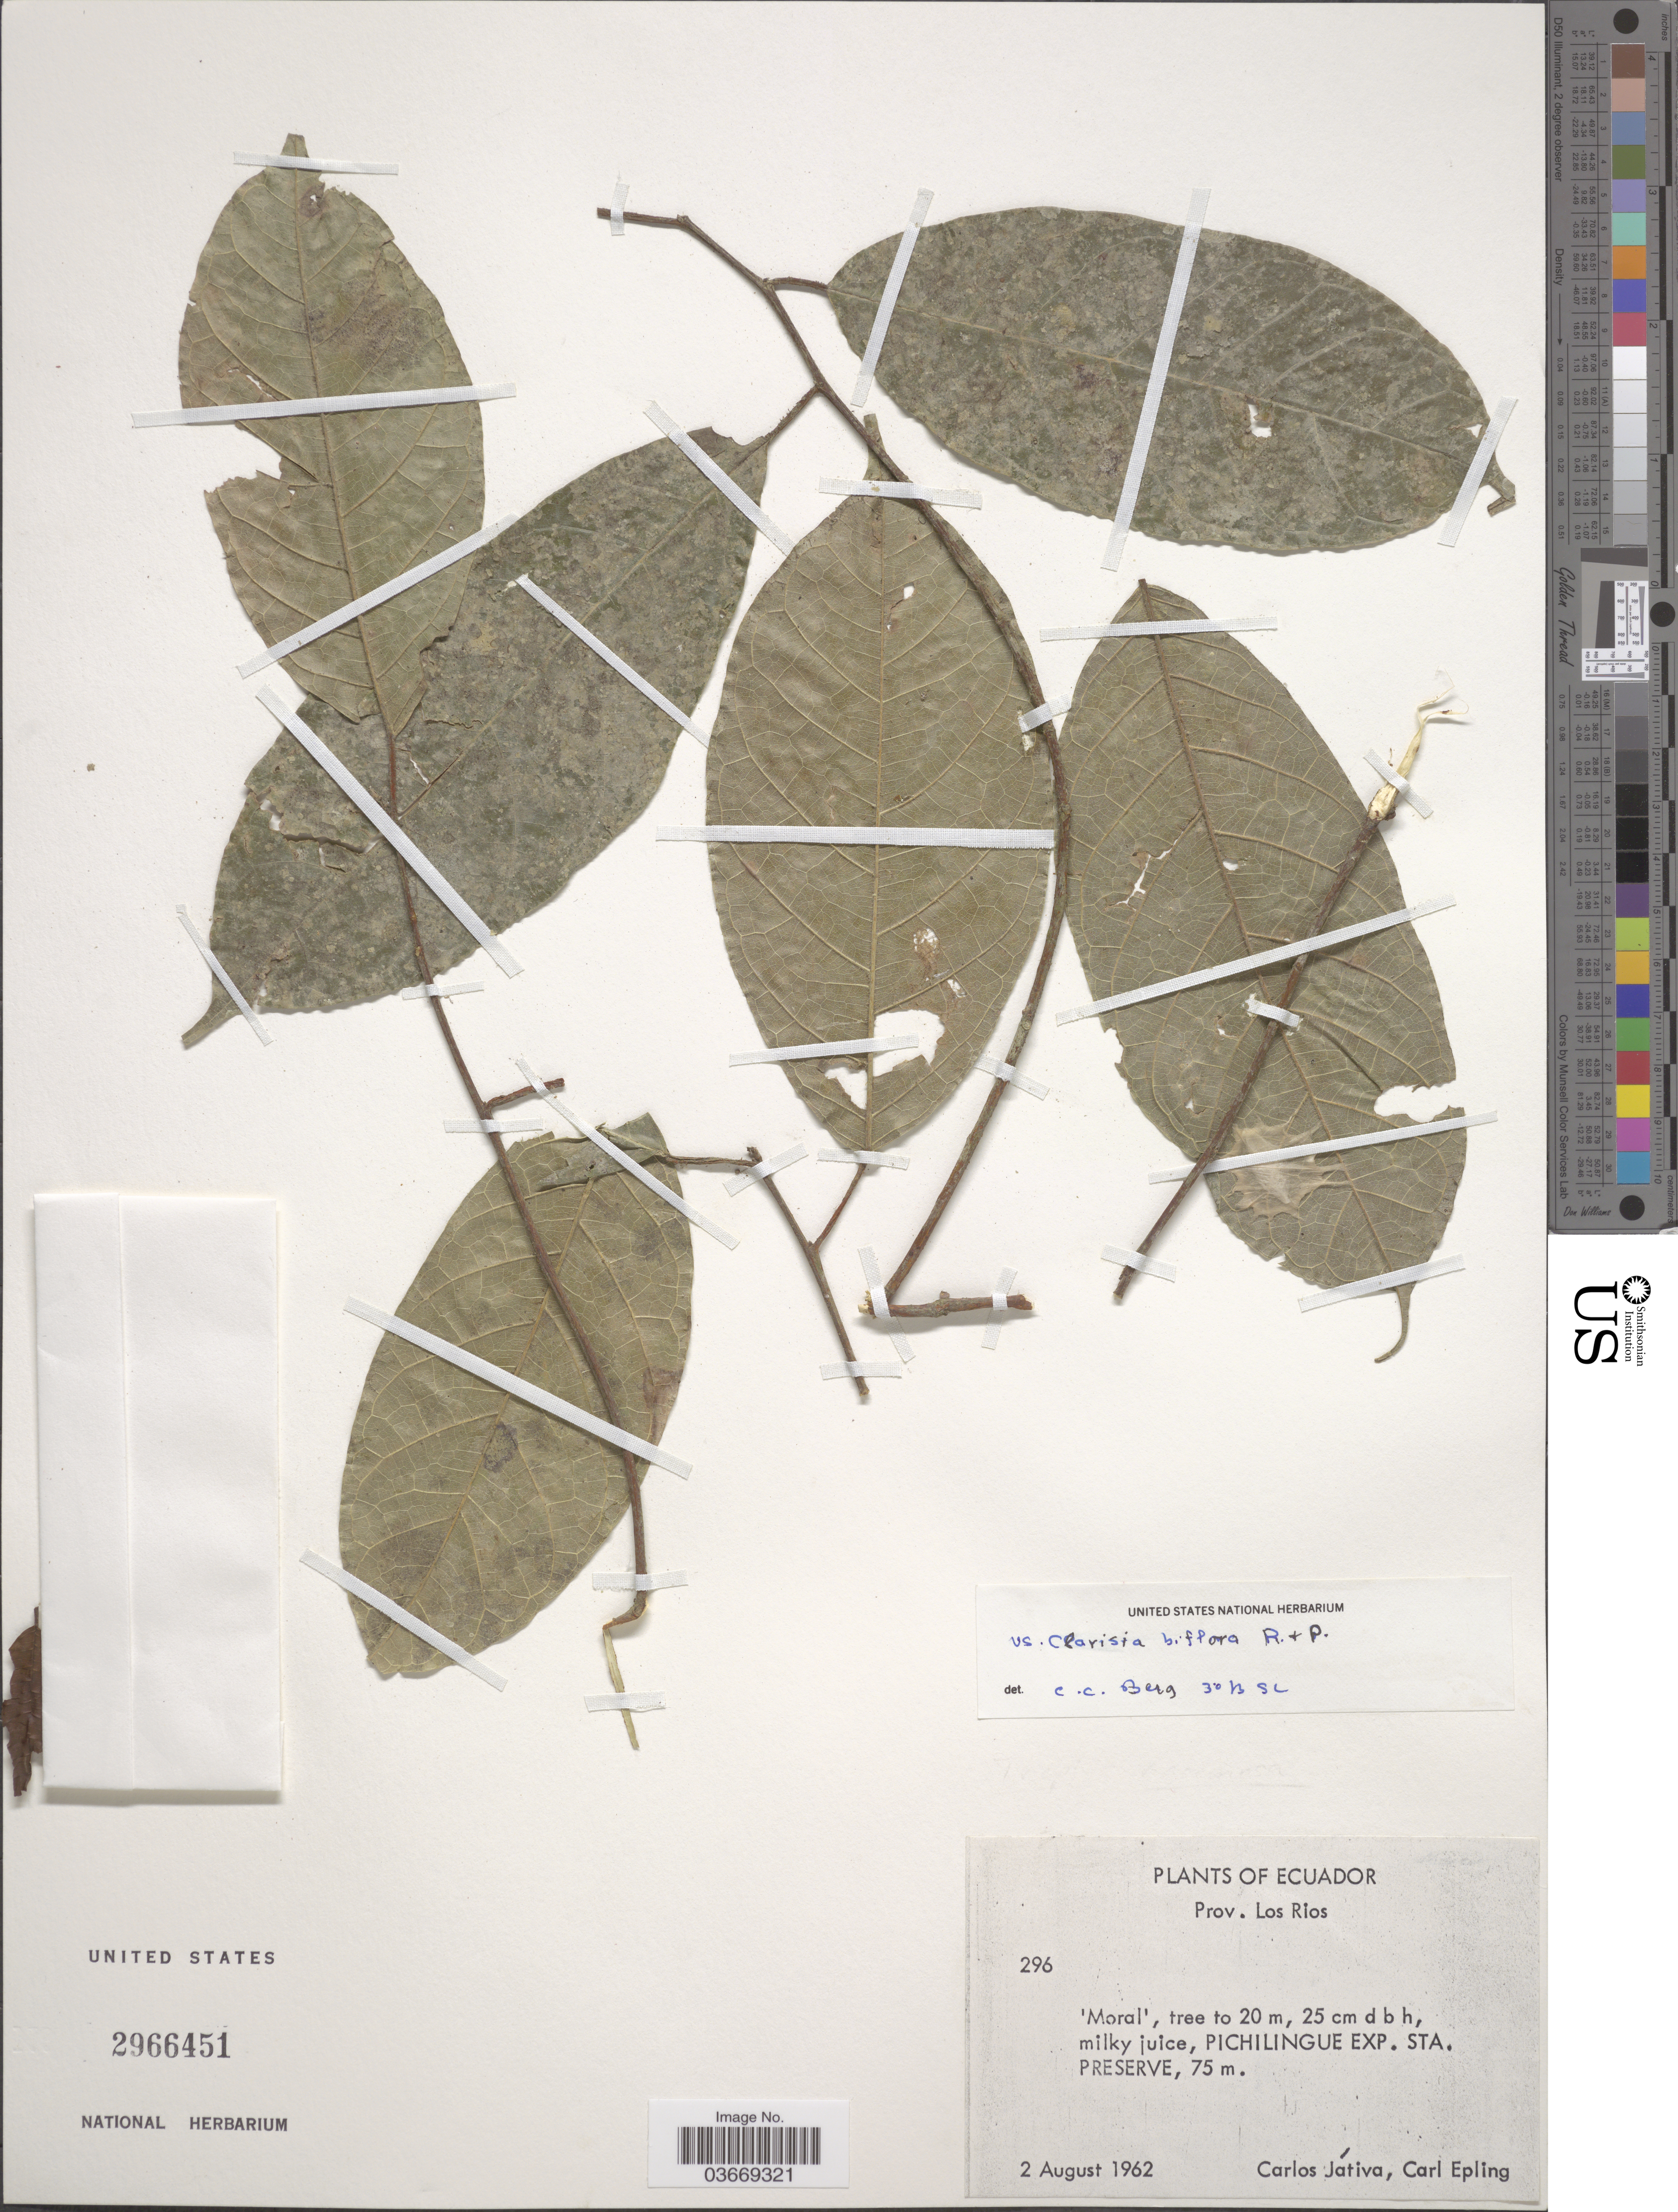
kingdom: Plantae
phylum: Tracheophyta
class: Magnoliopsida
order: Rosales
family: Moraceae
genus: Clarisia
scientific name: Clarisia biflora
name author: Ruiz & Pav.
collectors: C. D. Játiva & C. C. Epling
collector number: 296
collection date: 1962-08-02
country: Ecuador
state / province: Los Ríos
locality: Pichilingue Exp. Sta. Preserve.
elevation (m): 75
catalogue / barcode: US 2966451